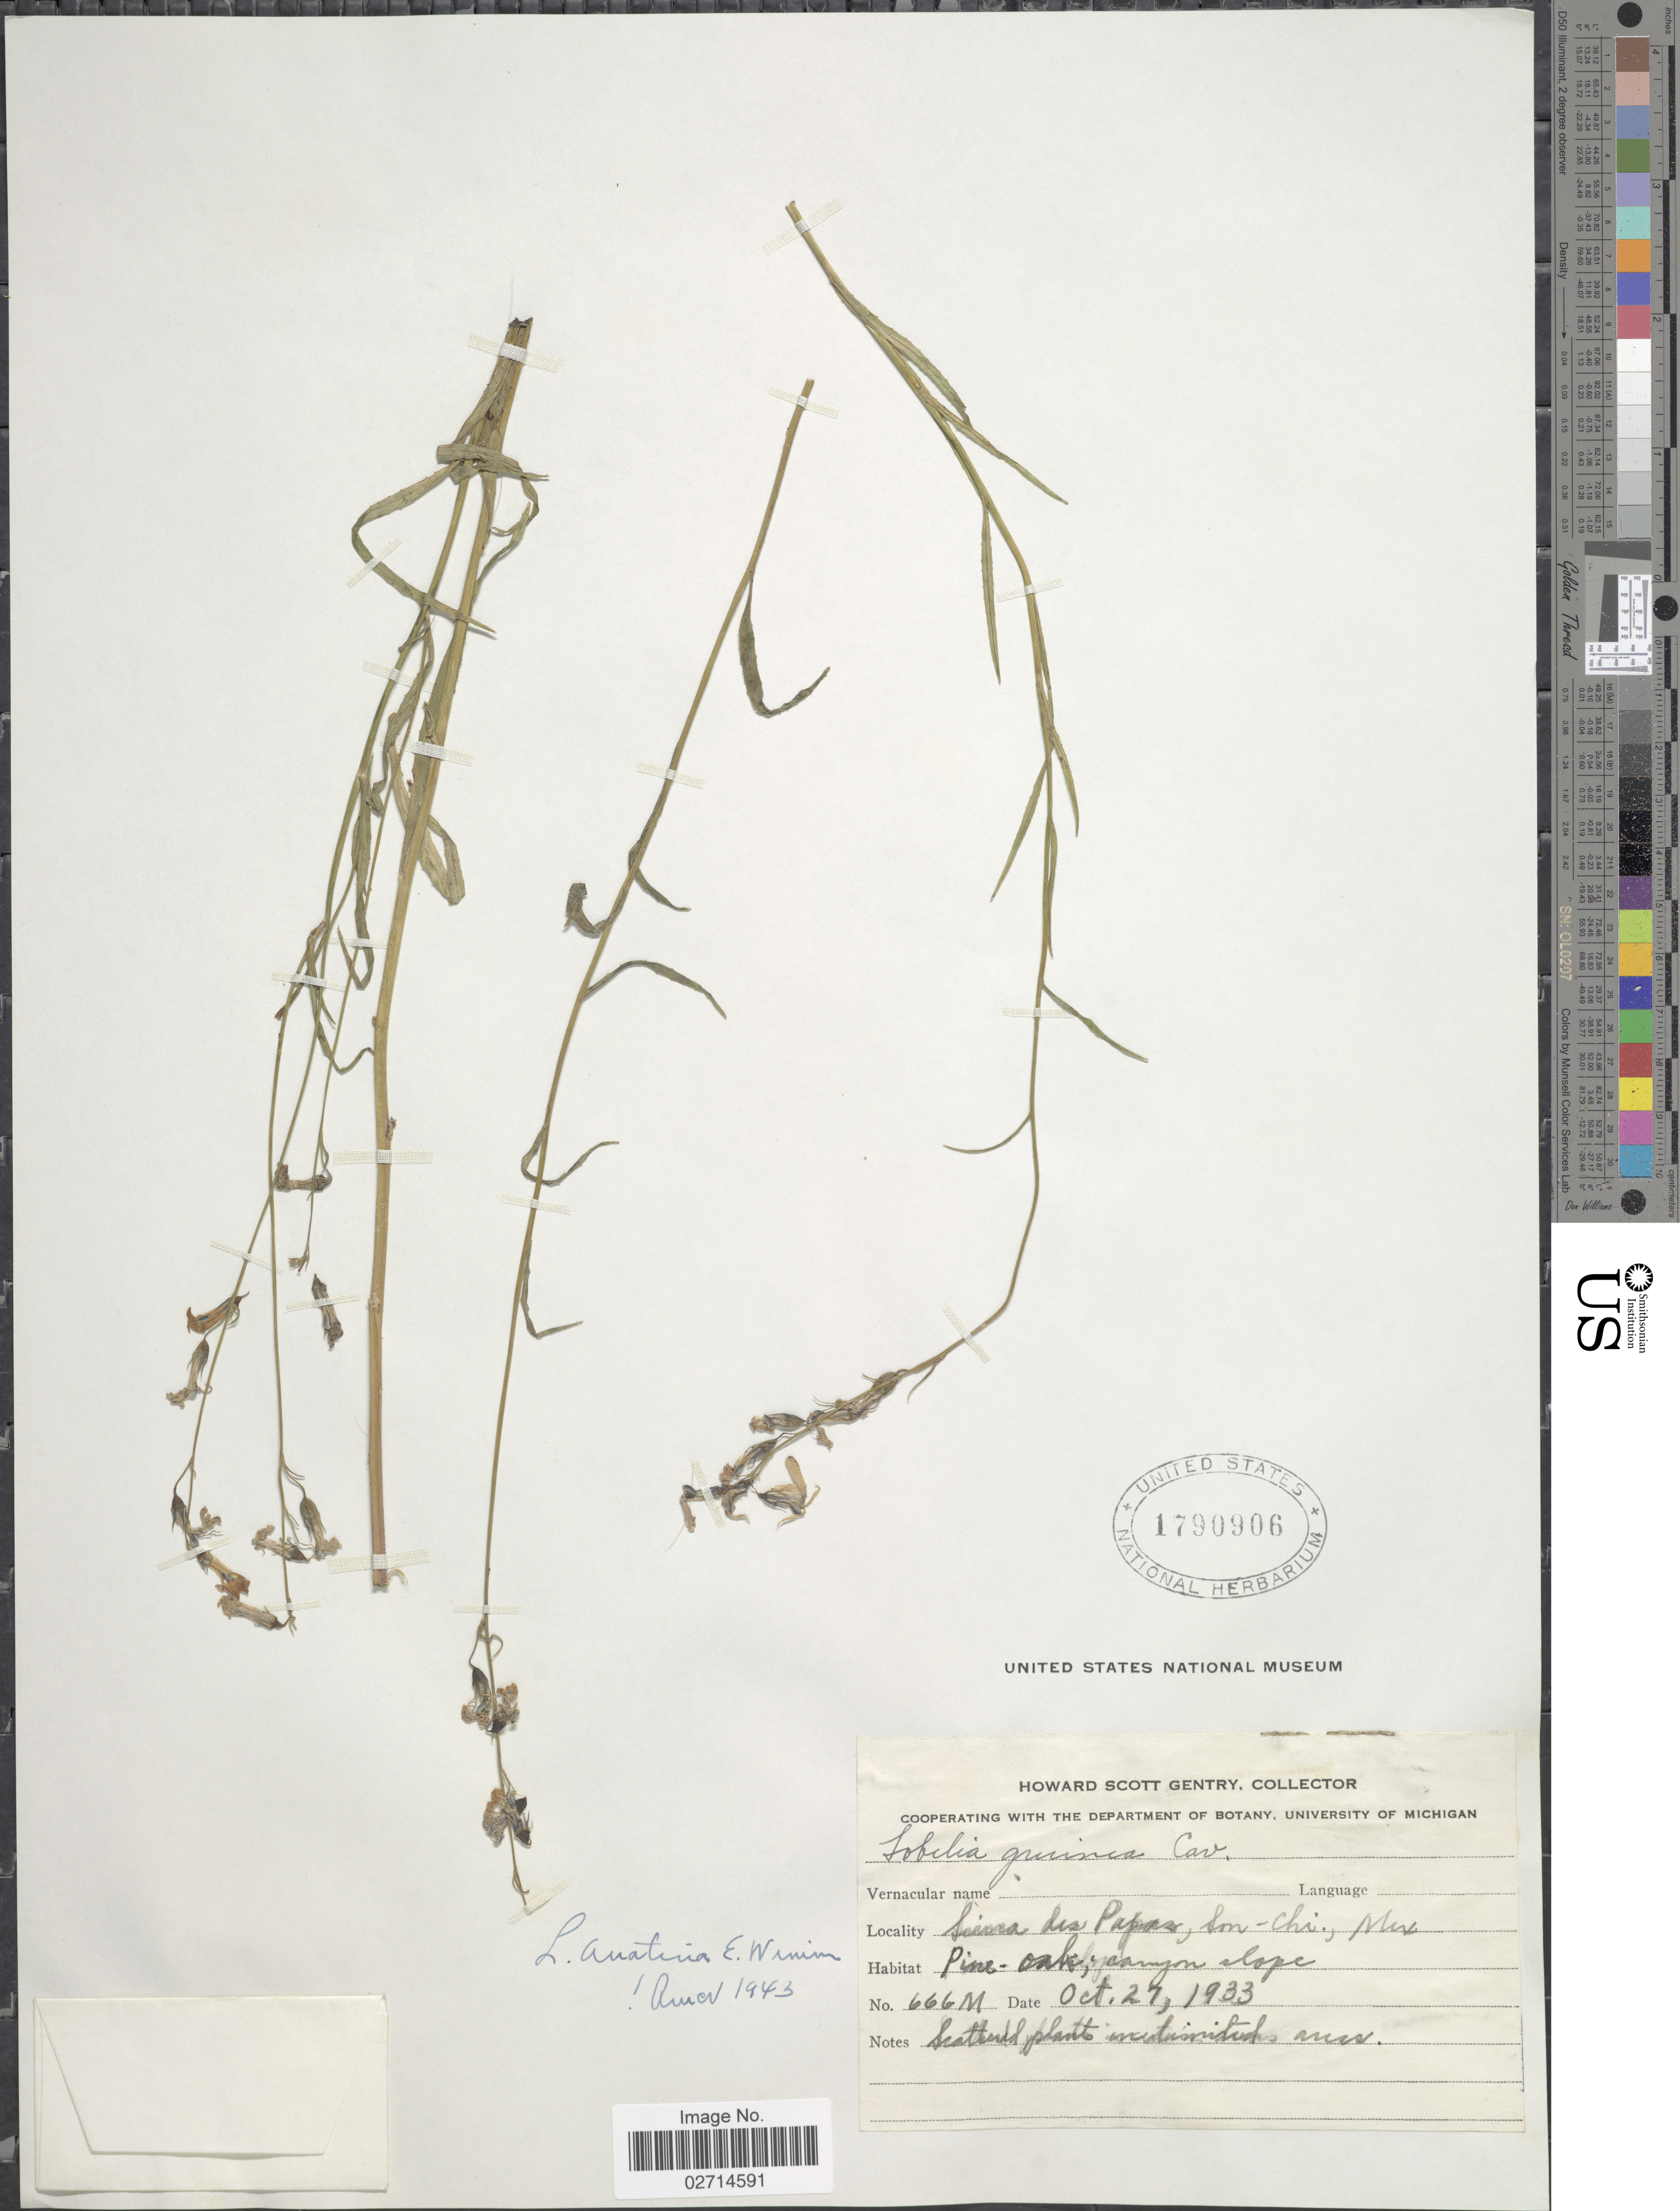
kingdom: Plantae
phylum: Tracheophyta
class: Magnoliopsida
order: Asterales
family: Campanulaceae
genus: Lobelia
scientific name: Lobelia anatina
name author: E. Wimm.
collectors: H. S. Gentry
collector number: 666M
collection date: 1933-10-27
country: Mexico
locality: Sierra des Papas, Son - Chi., Mex.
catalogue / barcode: US 1790906